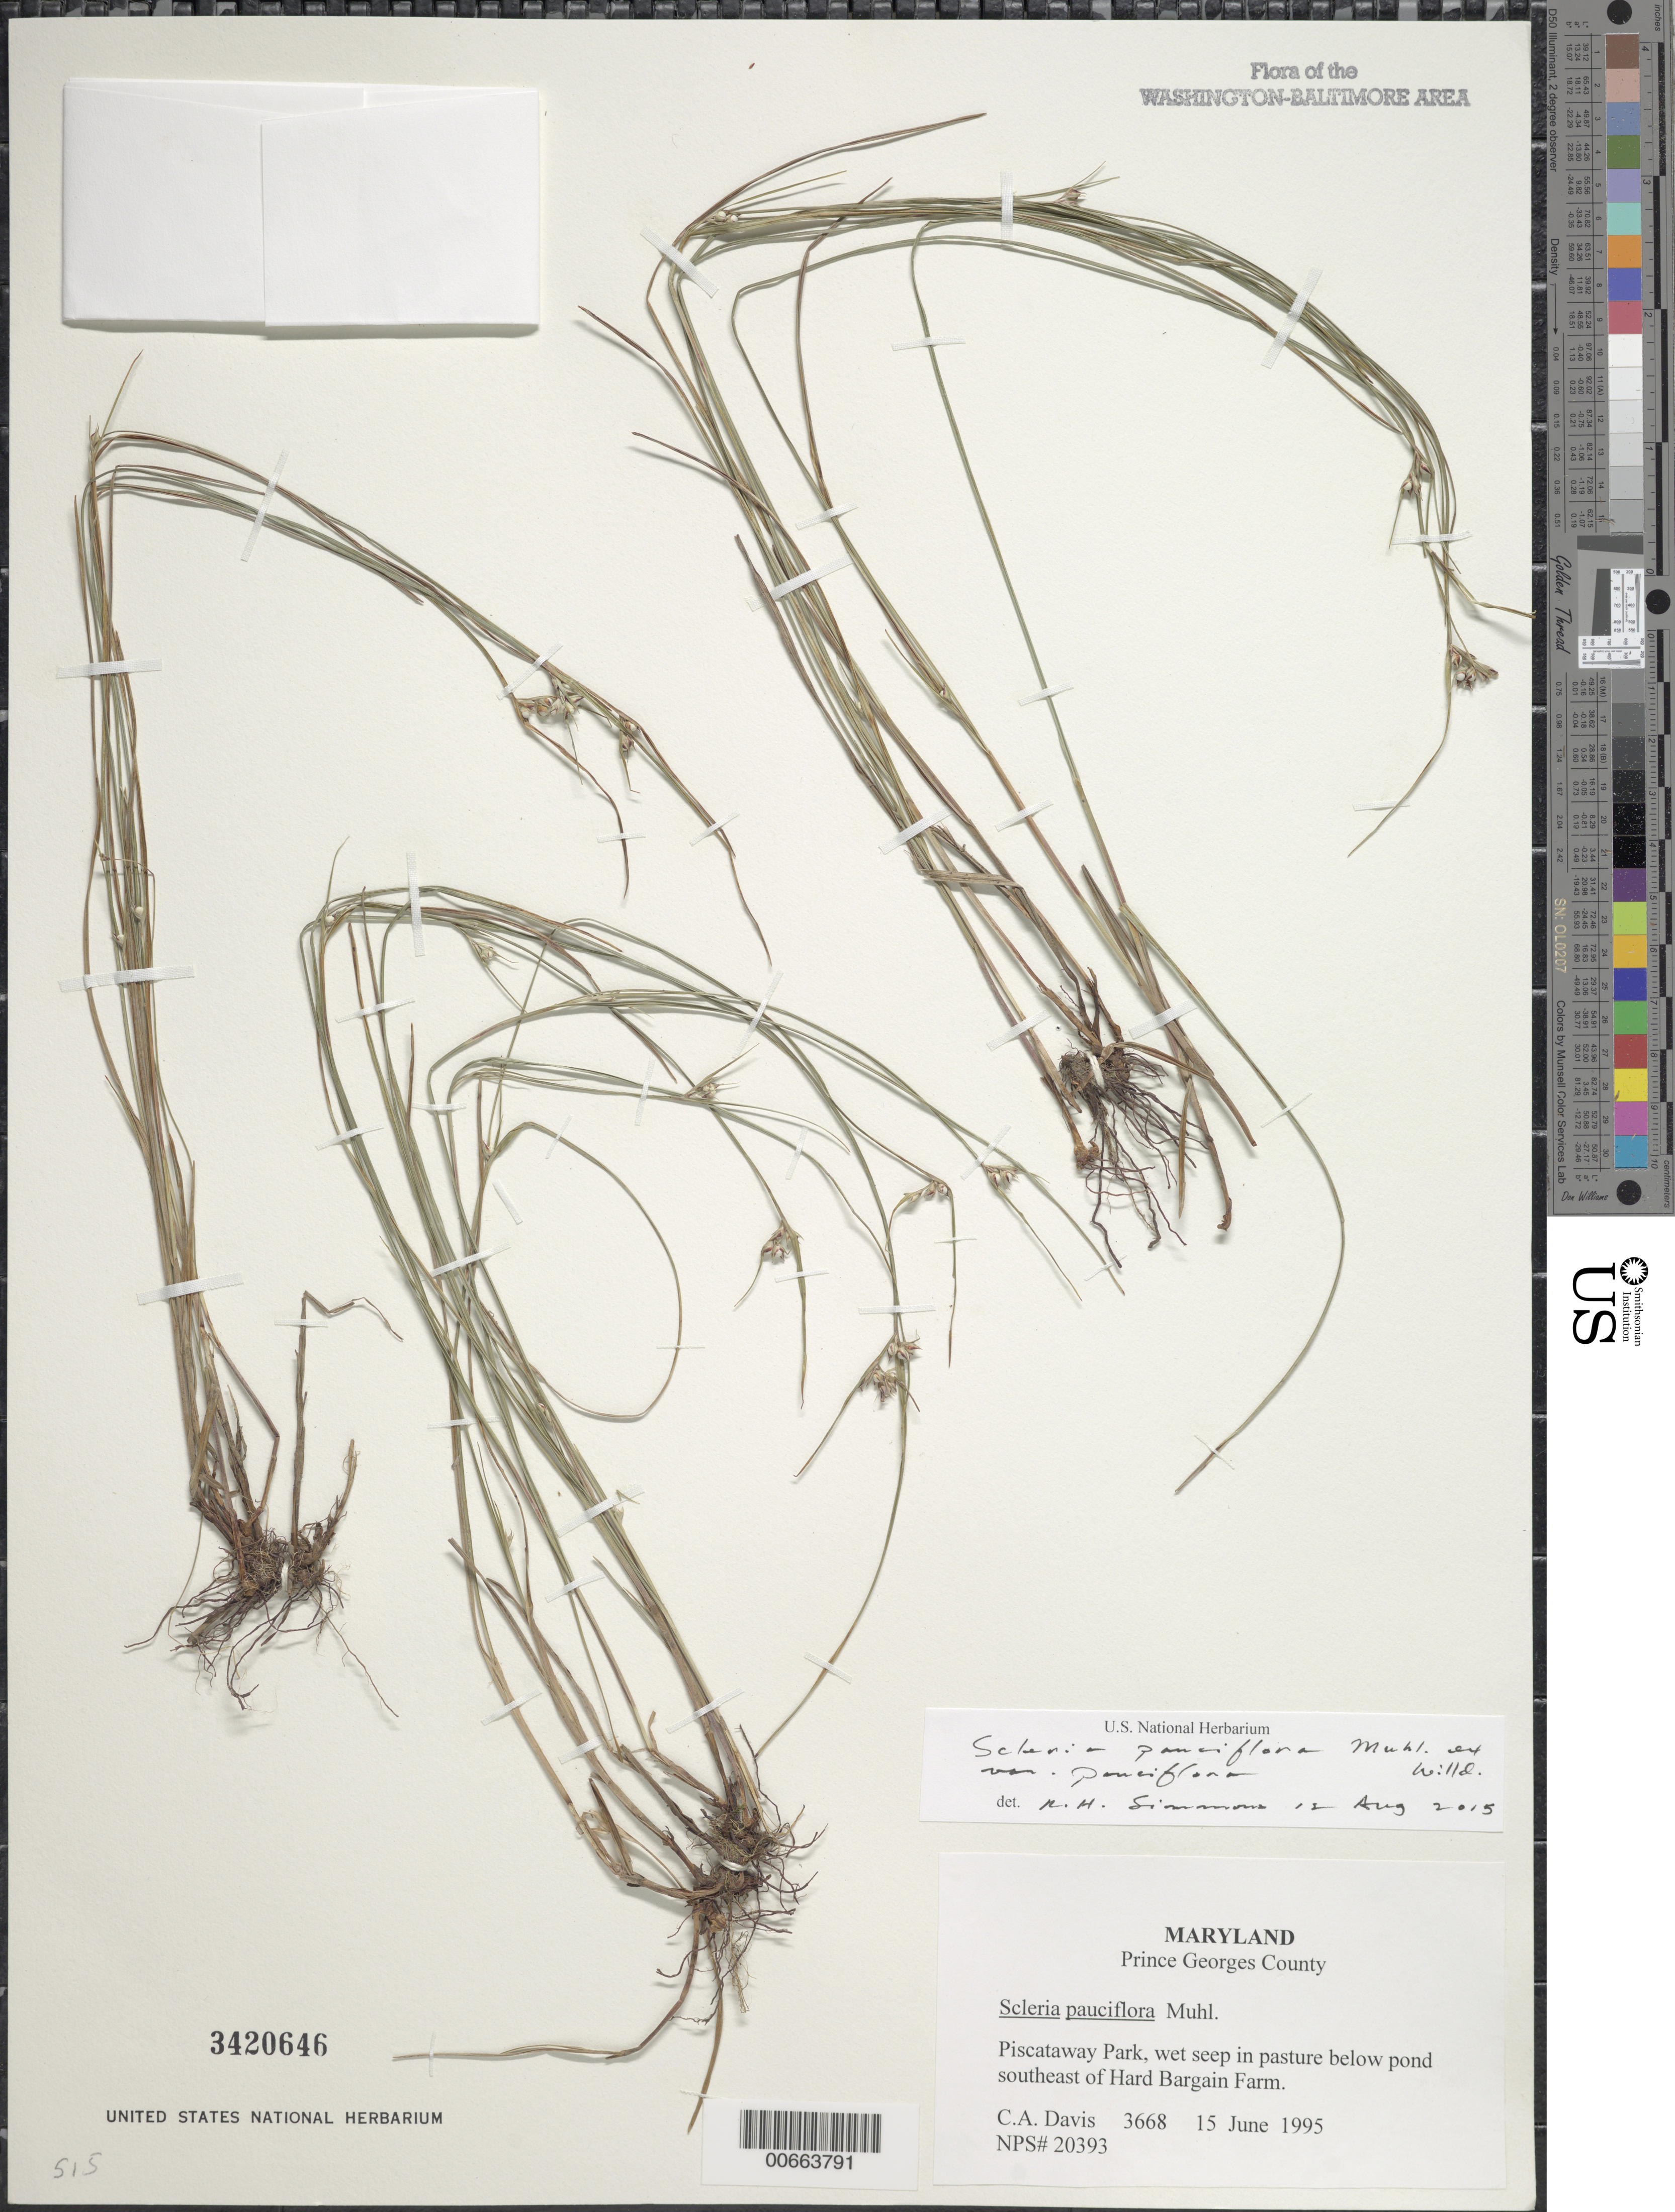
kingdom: Plantae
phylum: Tracheophyta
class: Liliopsida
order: Poales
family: Cyperaceae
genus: Scleria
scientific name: Scleria pauciflora var. pauciflora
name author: Muhl. ex Willd.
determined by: Simmons, R. H., (UNITED STATES)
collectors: C. Davis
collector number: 3668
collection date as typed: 16 Jun 1995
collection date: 1995-06-16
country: United States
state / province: Maryland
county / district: Prince George's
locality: Piscataway Park, southeast of Hard Bargain Farm.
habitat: Wet seep in pasture below pond.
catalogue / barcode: US 3420646